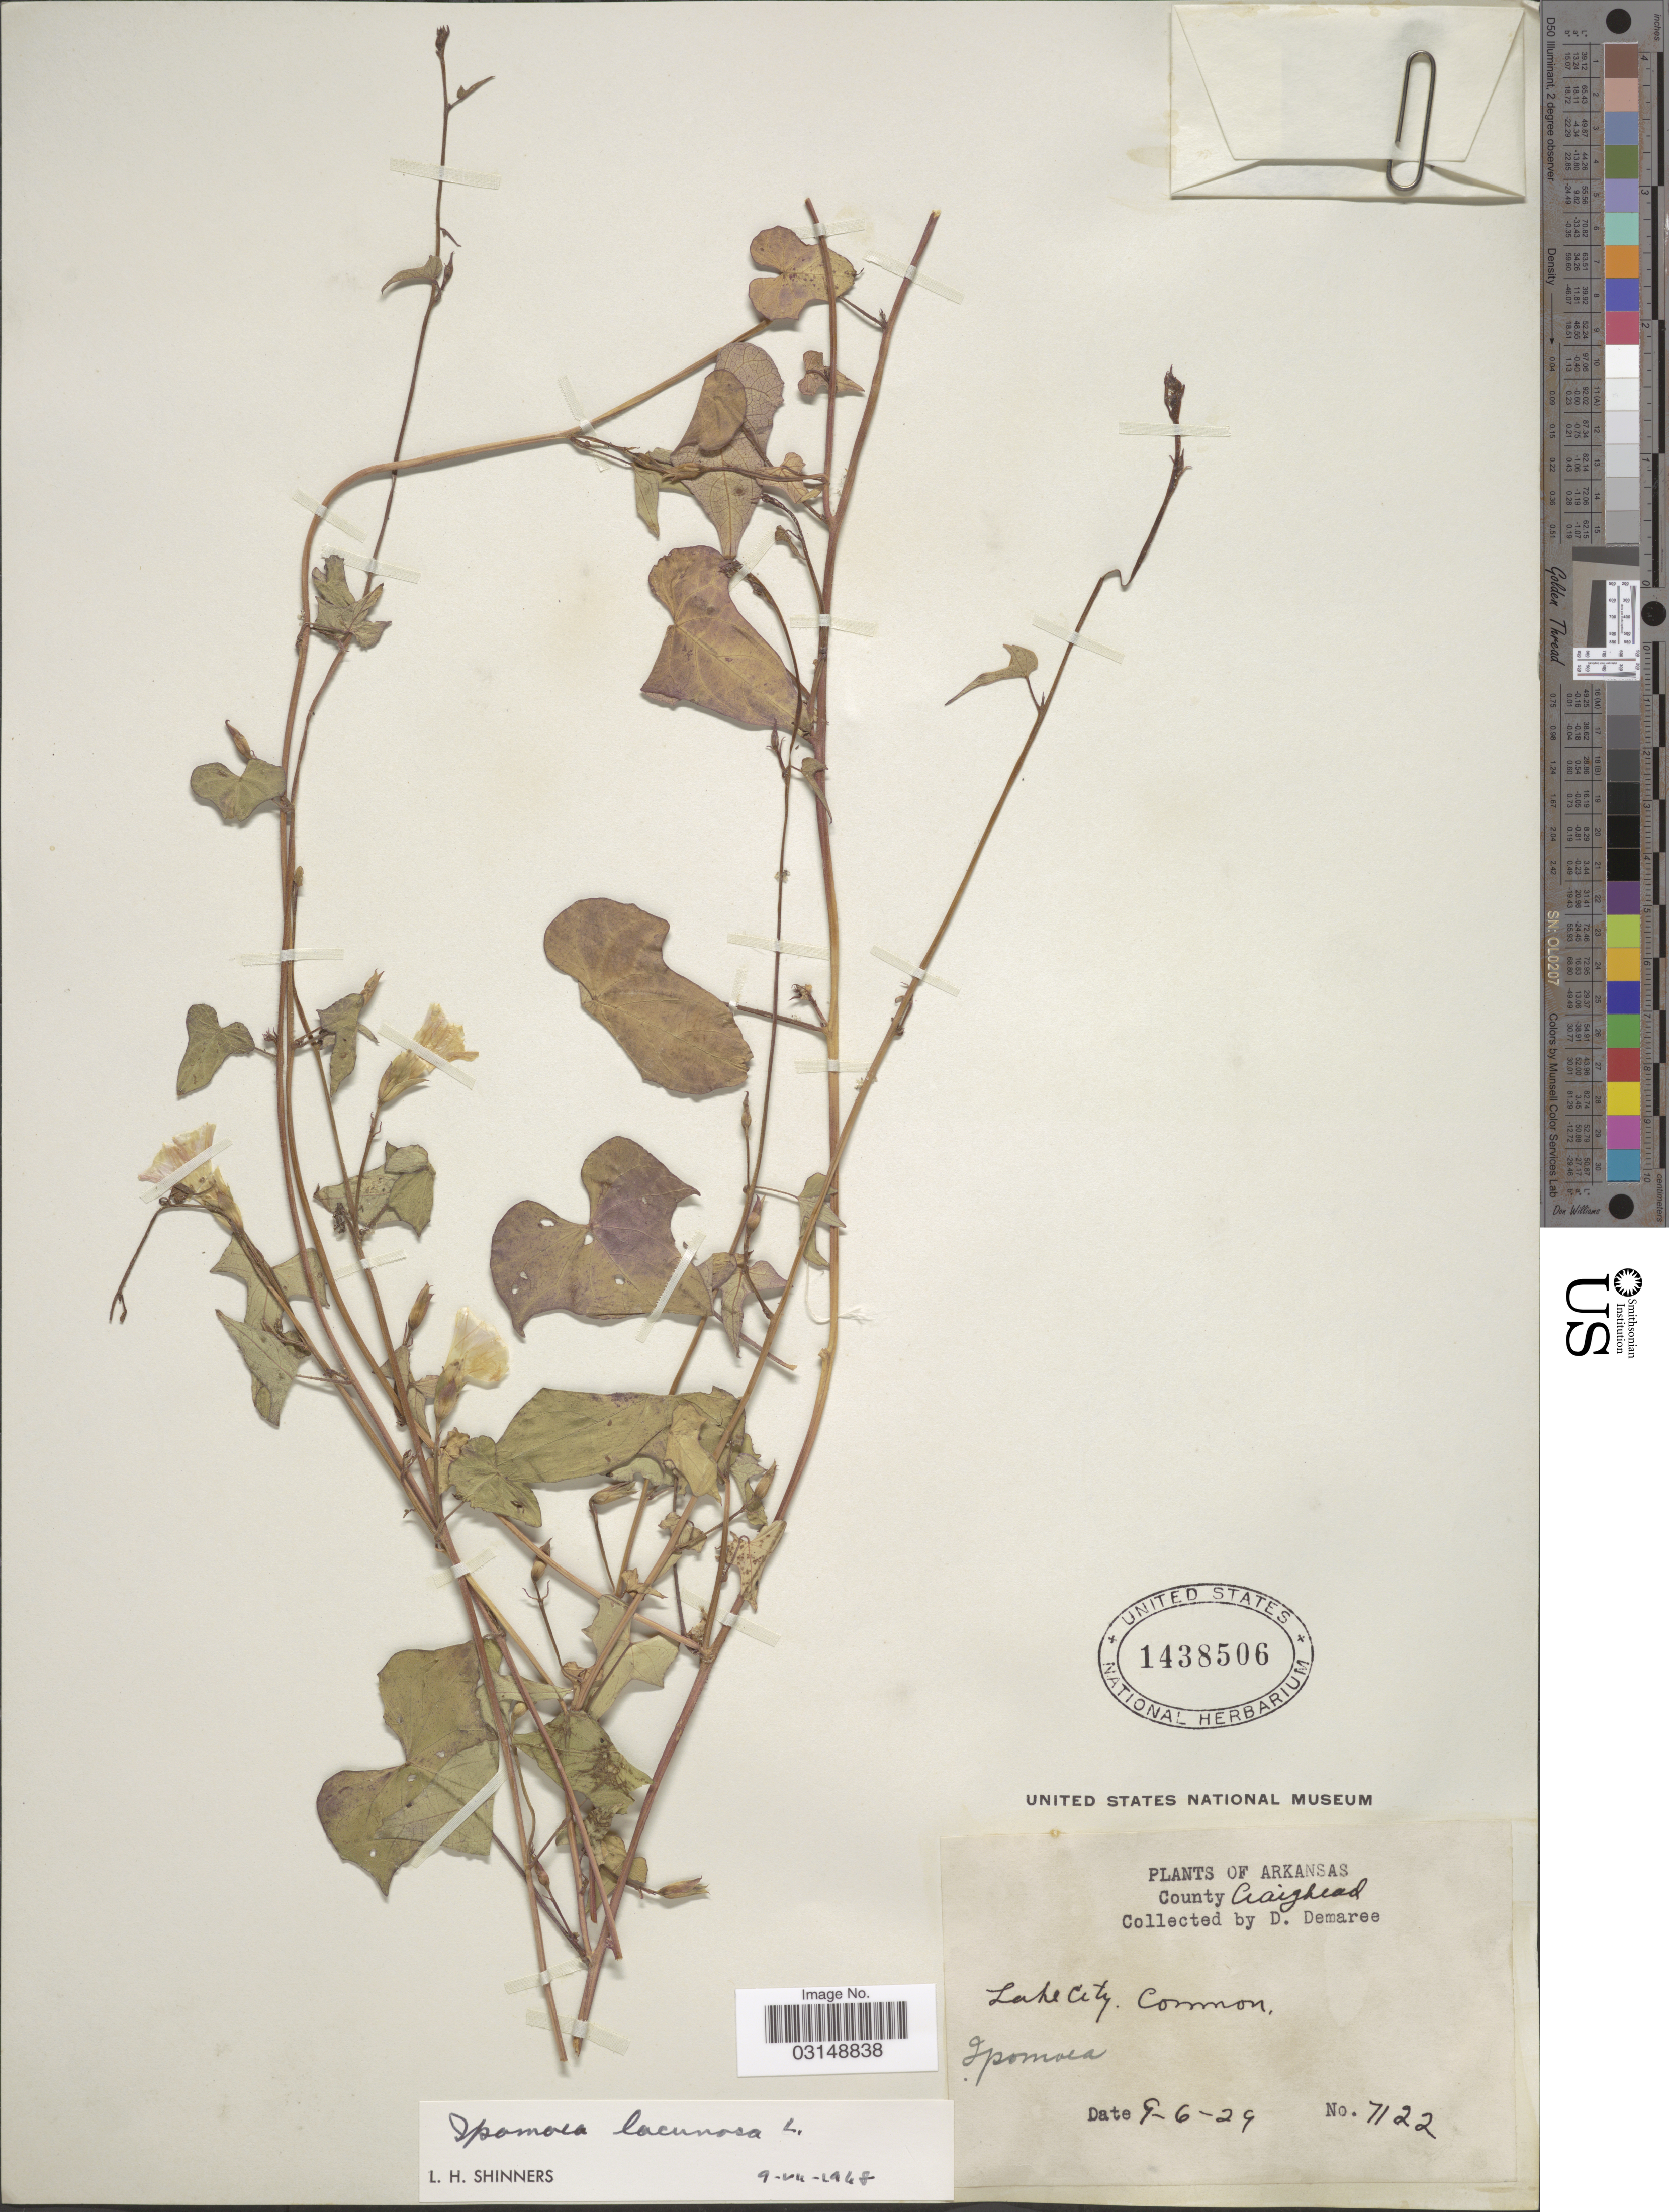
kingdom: Plantae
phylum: Tracheophyta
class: Magnoliopsida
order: Solanales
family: Convolvulaceae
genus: Ipomoea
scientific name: Ipomoea lacunosa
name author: L.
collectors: D. Demaree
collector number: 7122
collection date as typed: Transcribed d/m/y: 6/9/29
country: United States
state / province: Arkansas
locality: County Craighead. Lake City.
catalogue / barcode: US 1438506